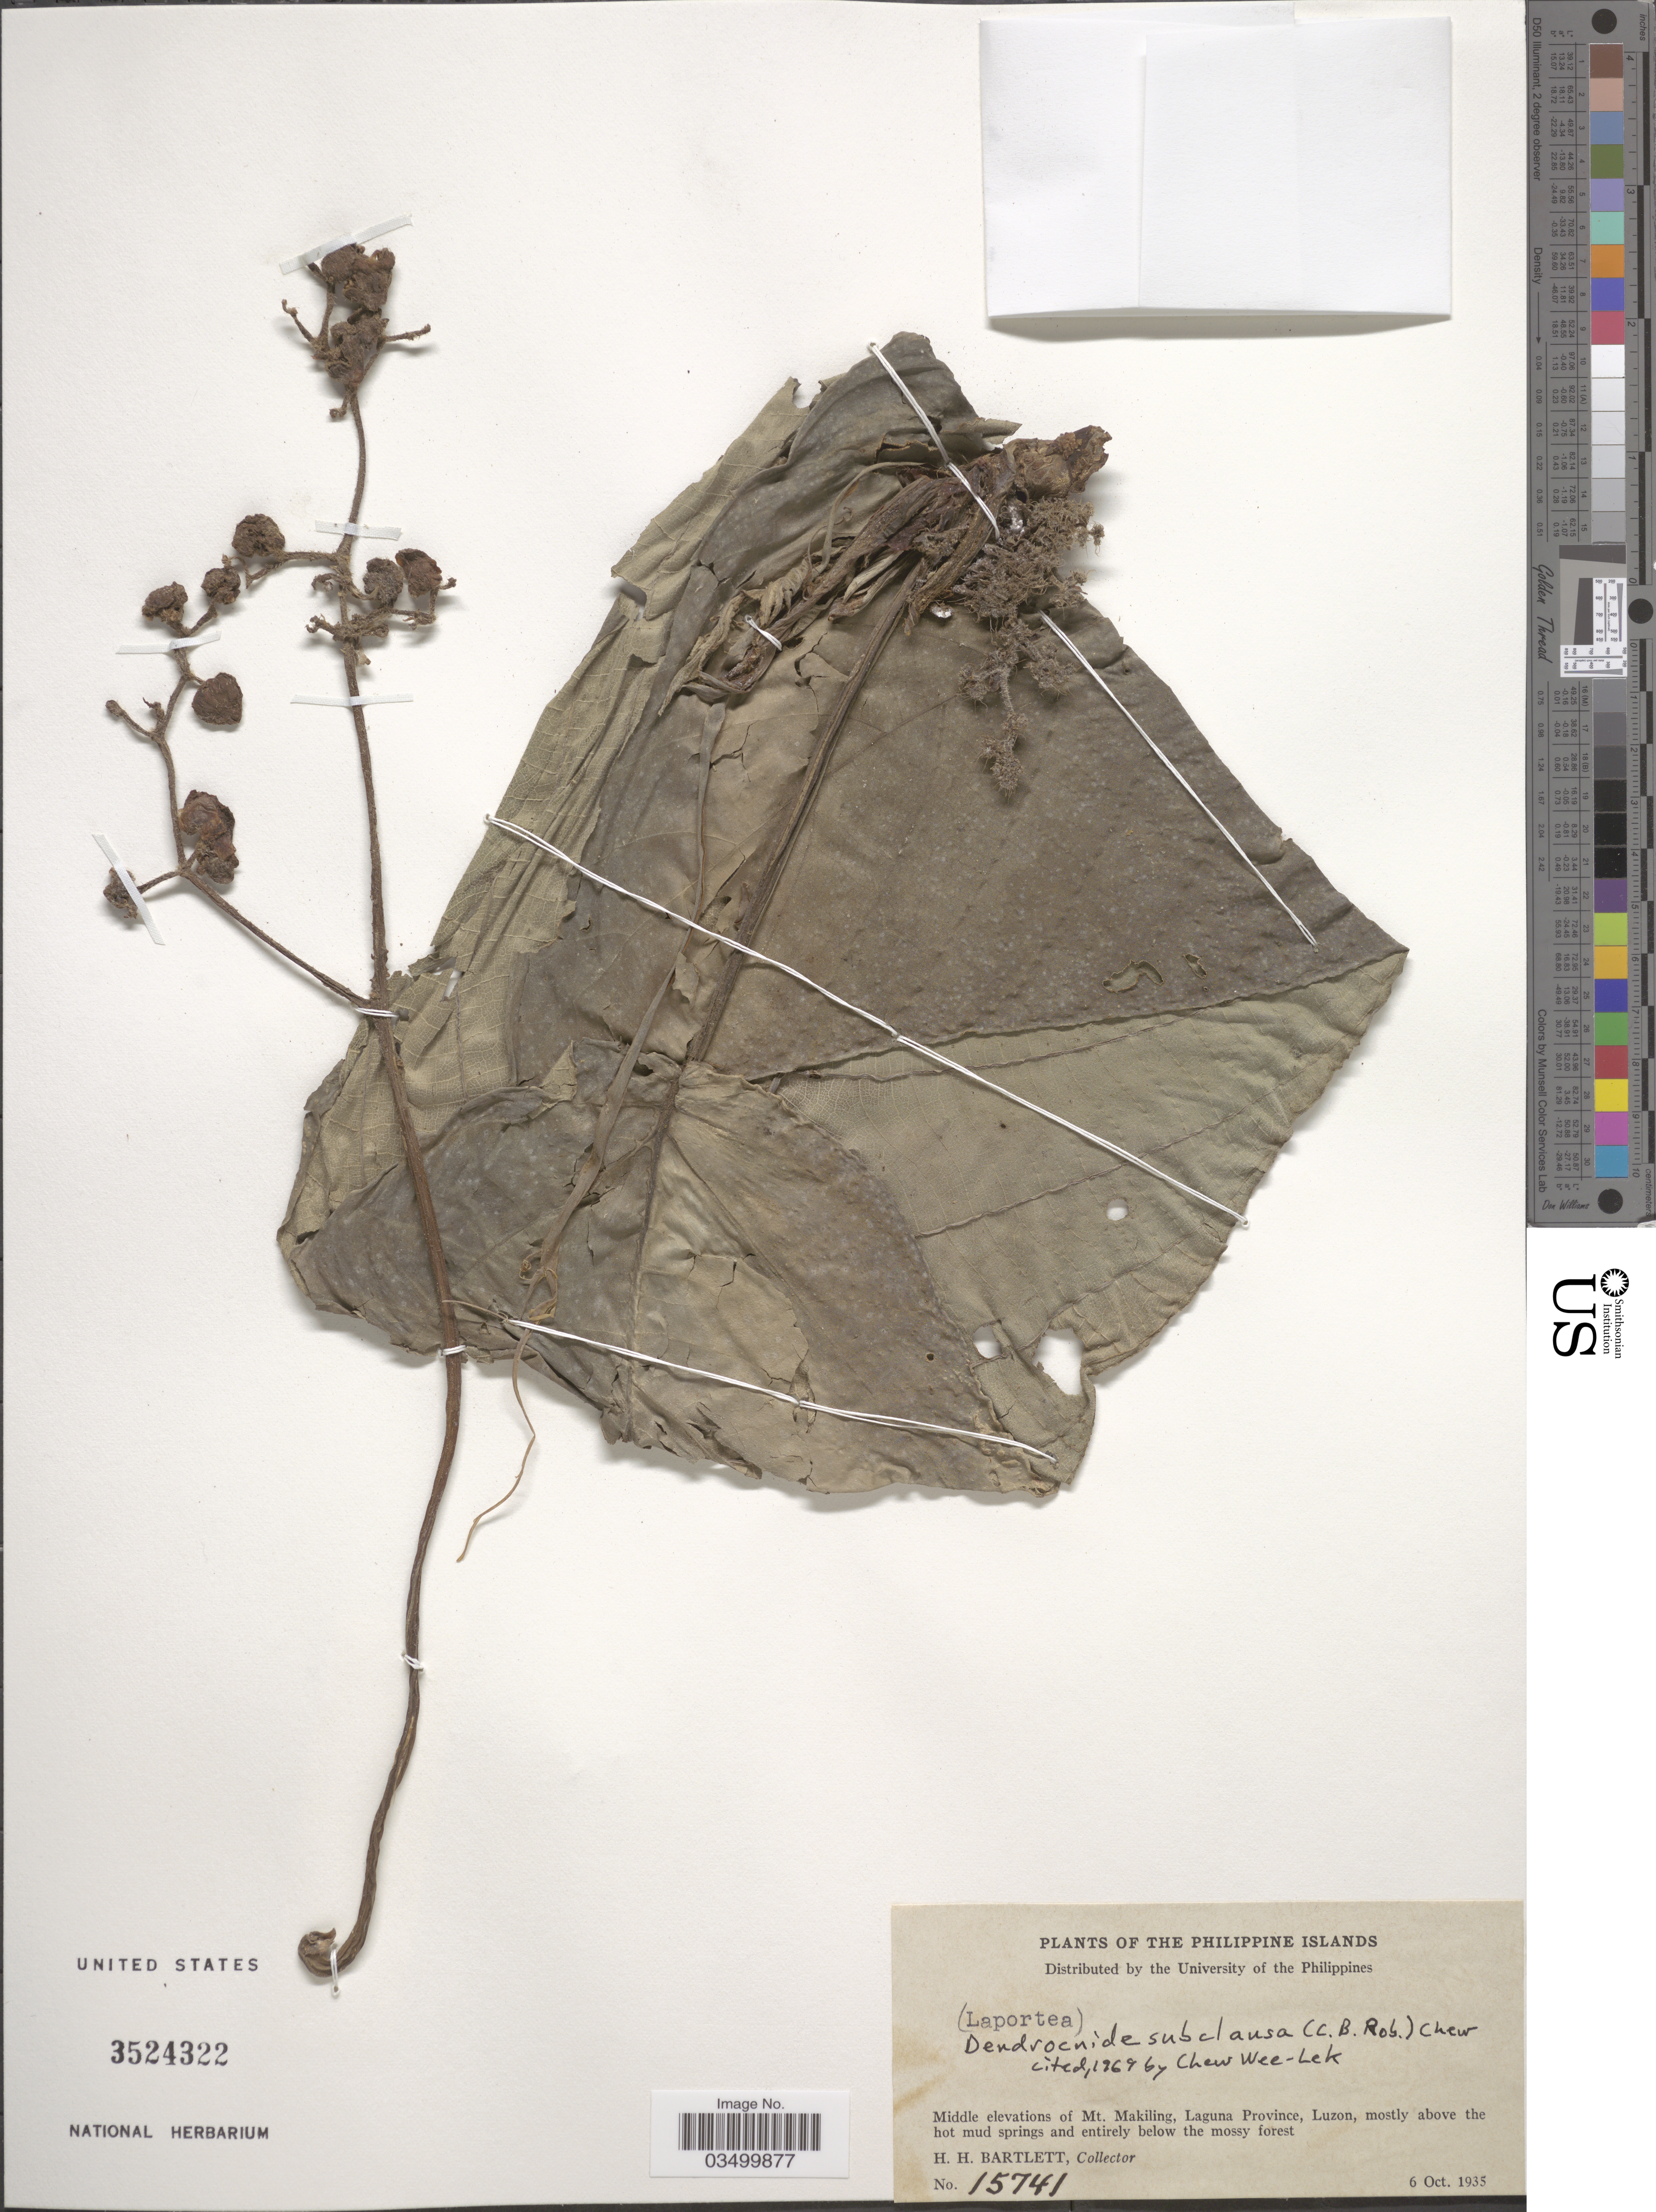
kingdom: Plantae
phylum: Tracheophyta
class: Magnoliopsida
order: Rosales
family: Urticaceae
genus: Dendrocnide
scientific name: Dendrocnide subclausa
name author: (C.B. Rob.) Chew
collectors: H. H. Bartlett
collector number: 15741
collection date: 1935-10-06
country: Philippines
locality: The Philippine Islands. Middle elevations of Mt. Makiling, Laguna Province, Luzon.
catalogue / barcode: US 3524322